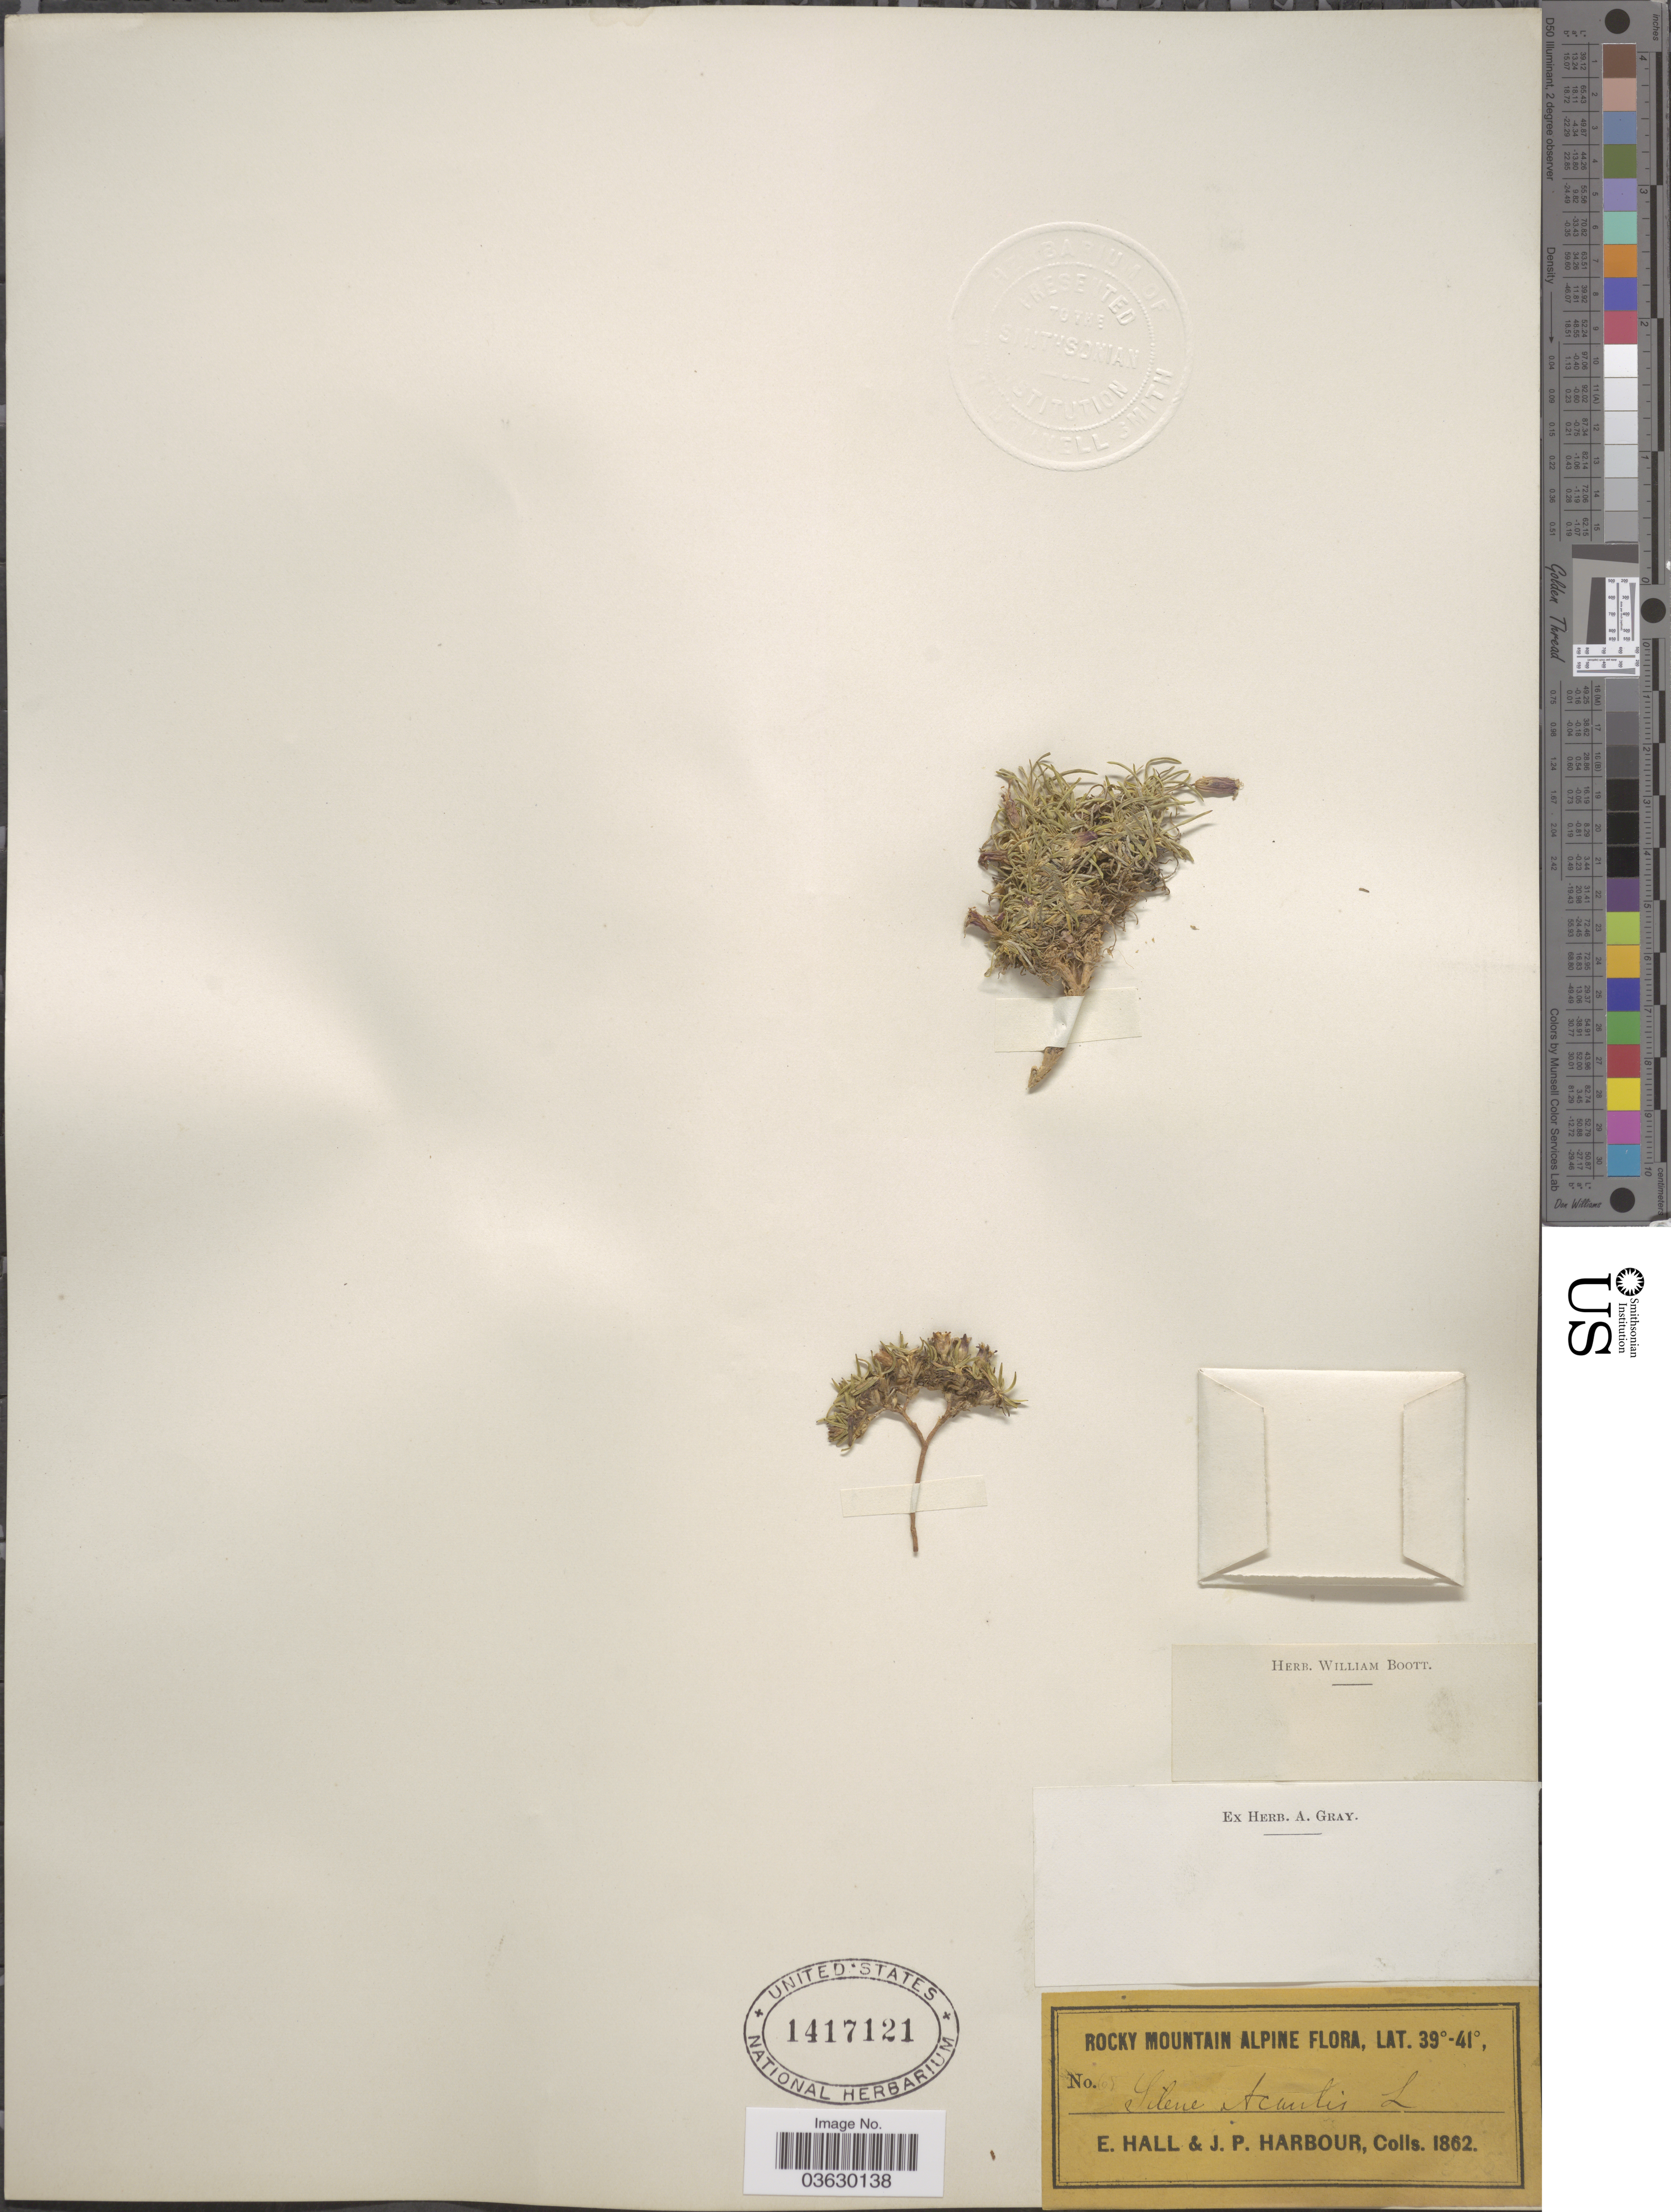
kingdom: Plantae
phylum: Tracheophyta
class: Magnoliopsida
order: Caryophyllales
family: Caryophyllaceae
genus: Silene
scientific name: Silene acaulis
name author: (L.) Jacq.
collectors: E. Hall & J. Harbour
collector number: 65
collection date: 1862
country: United States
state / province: Colorado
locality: Rocky Mountain Alpine.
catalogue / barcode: US 1417121